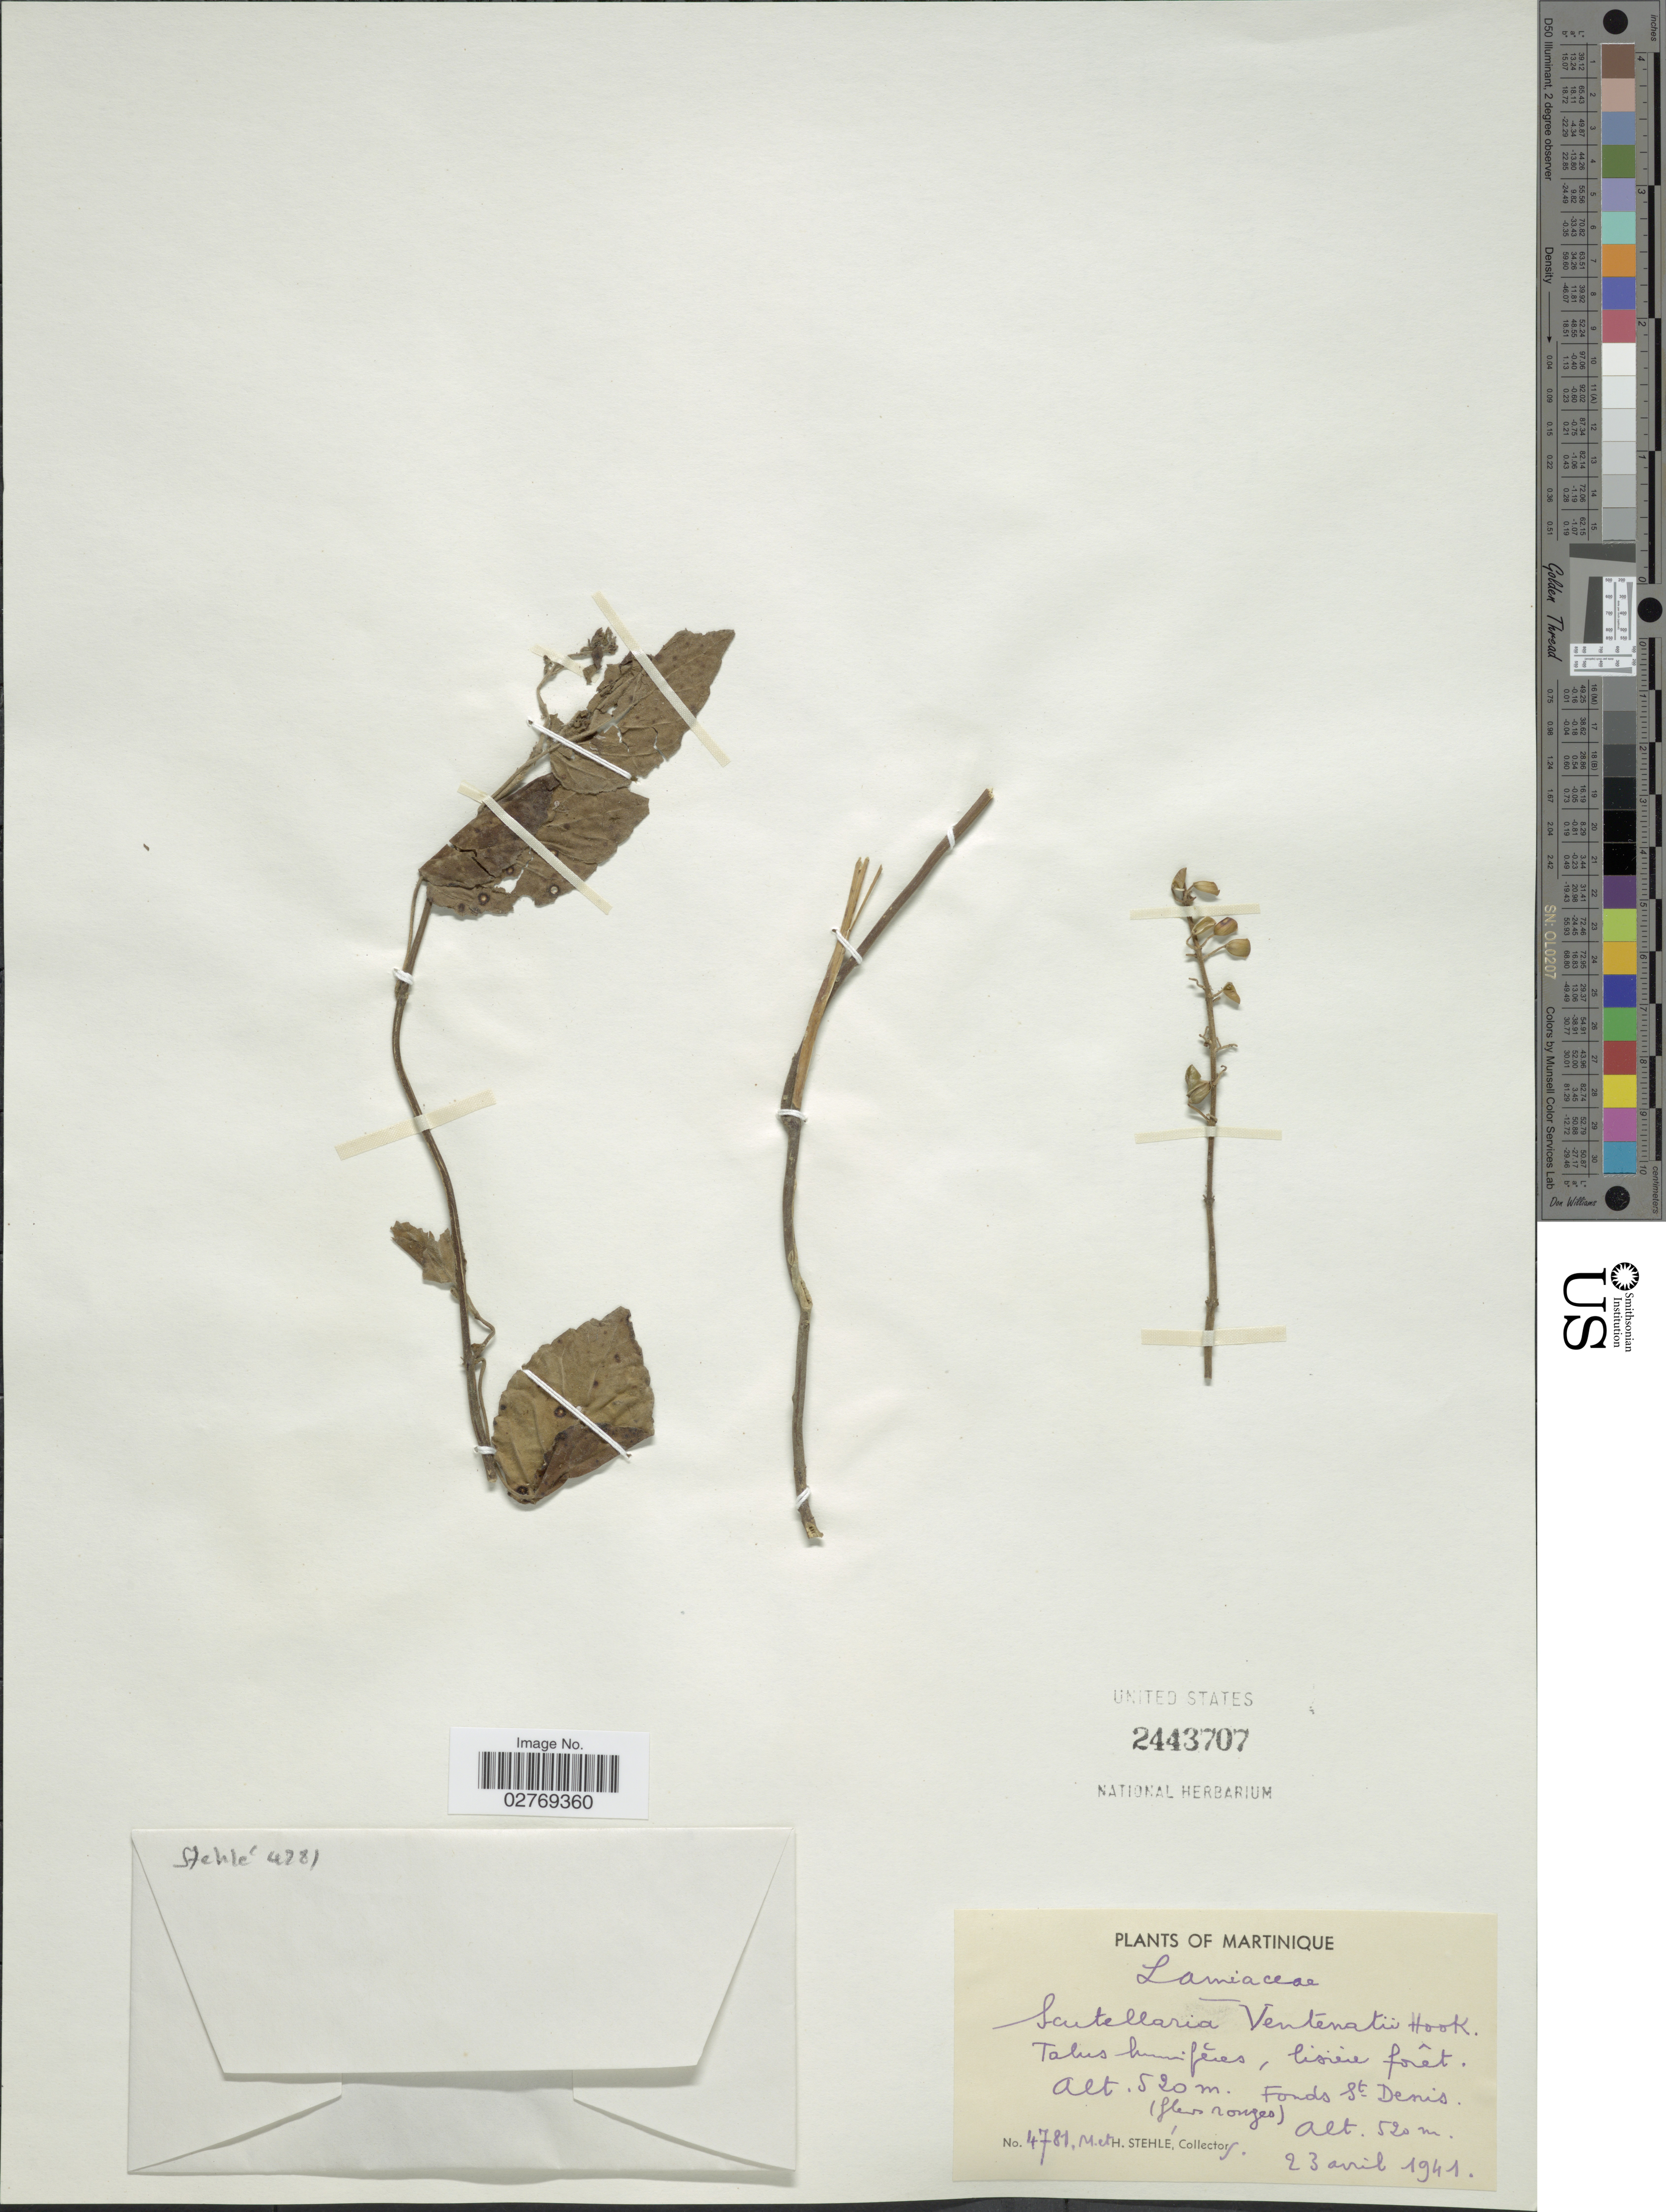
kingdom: Plantae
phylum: Tracheophyta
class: Magnoliopsida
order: Lamiales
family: Lamiaceae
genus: Scutellaria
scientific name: Scutellaria ventenatii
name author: Hook.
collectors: M. Stehlé & H. Stehlé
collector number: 4781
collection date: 1941-04-23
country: Martinique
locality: Talus humiféres, lisiere forêt, Fonds St Denis.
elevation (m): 520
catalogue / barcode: US 2443707